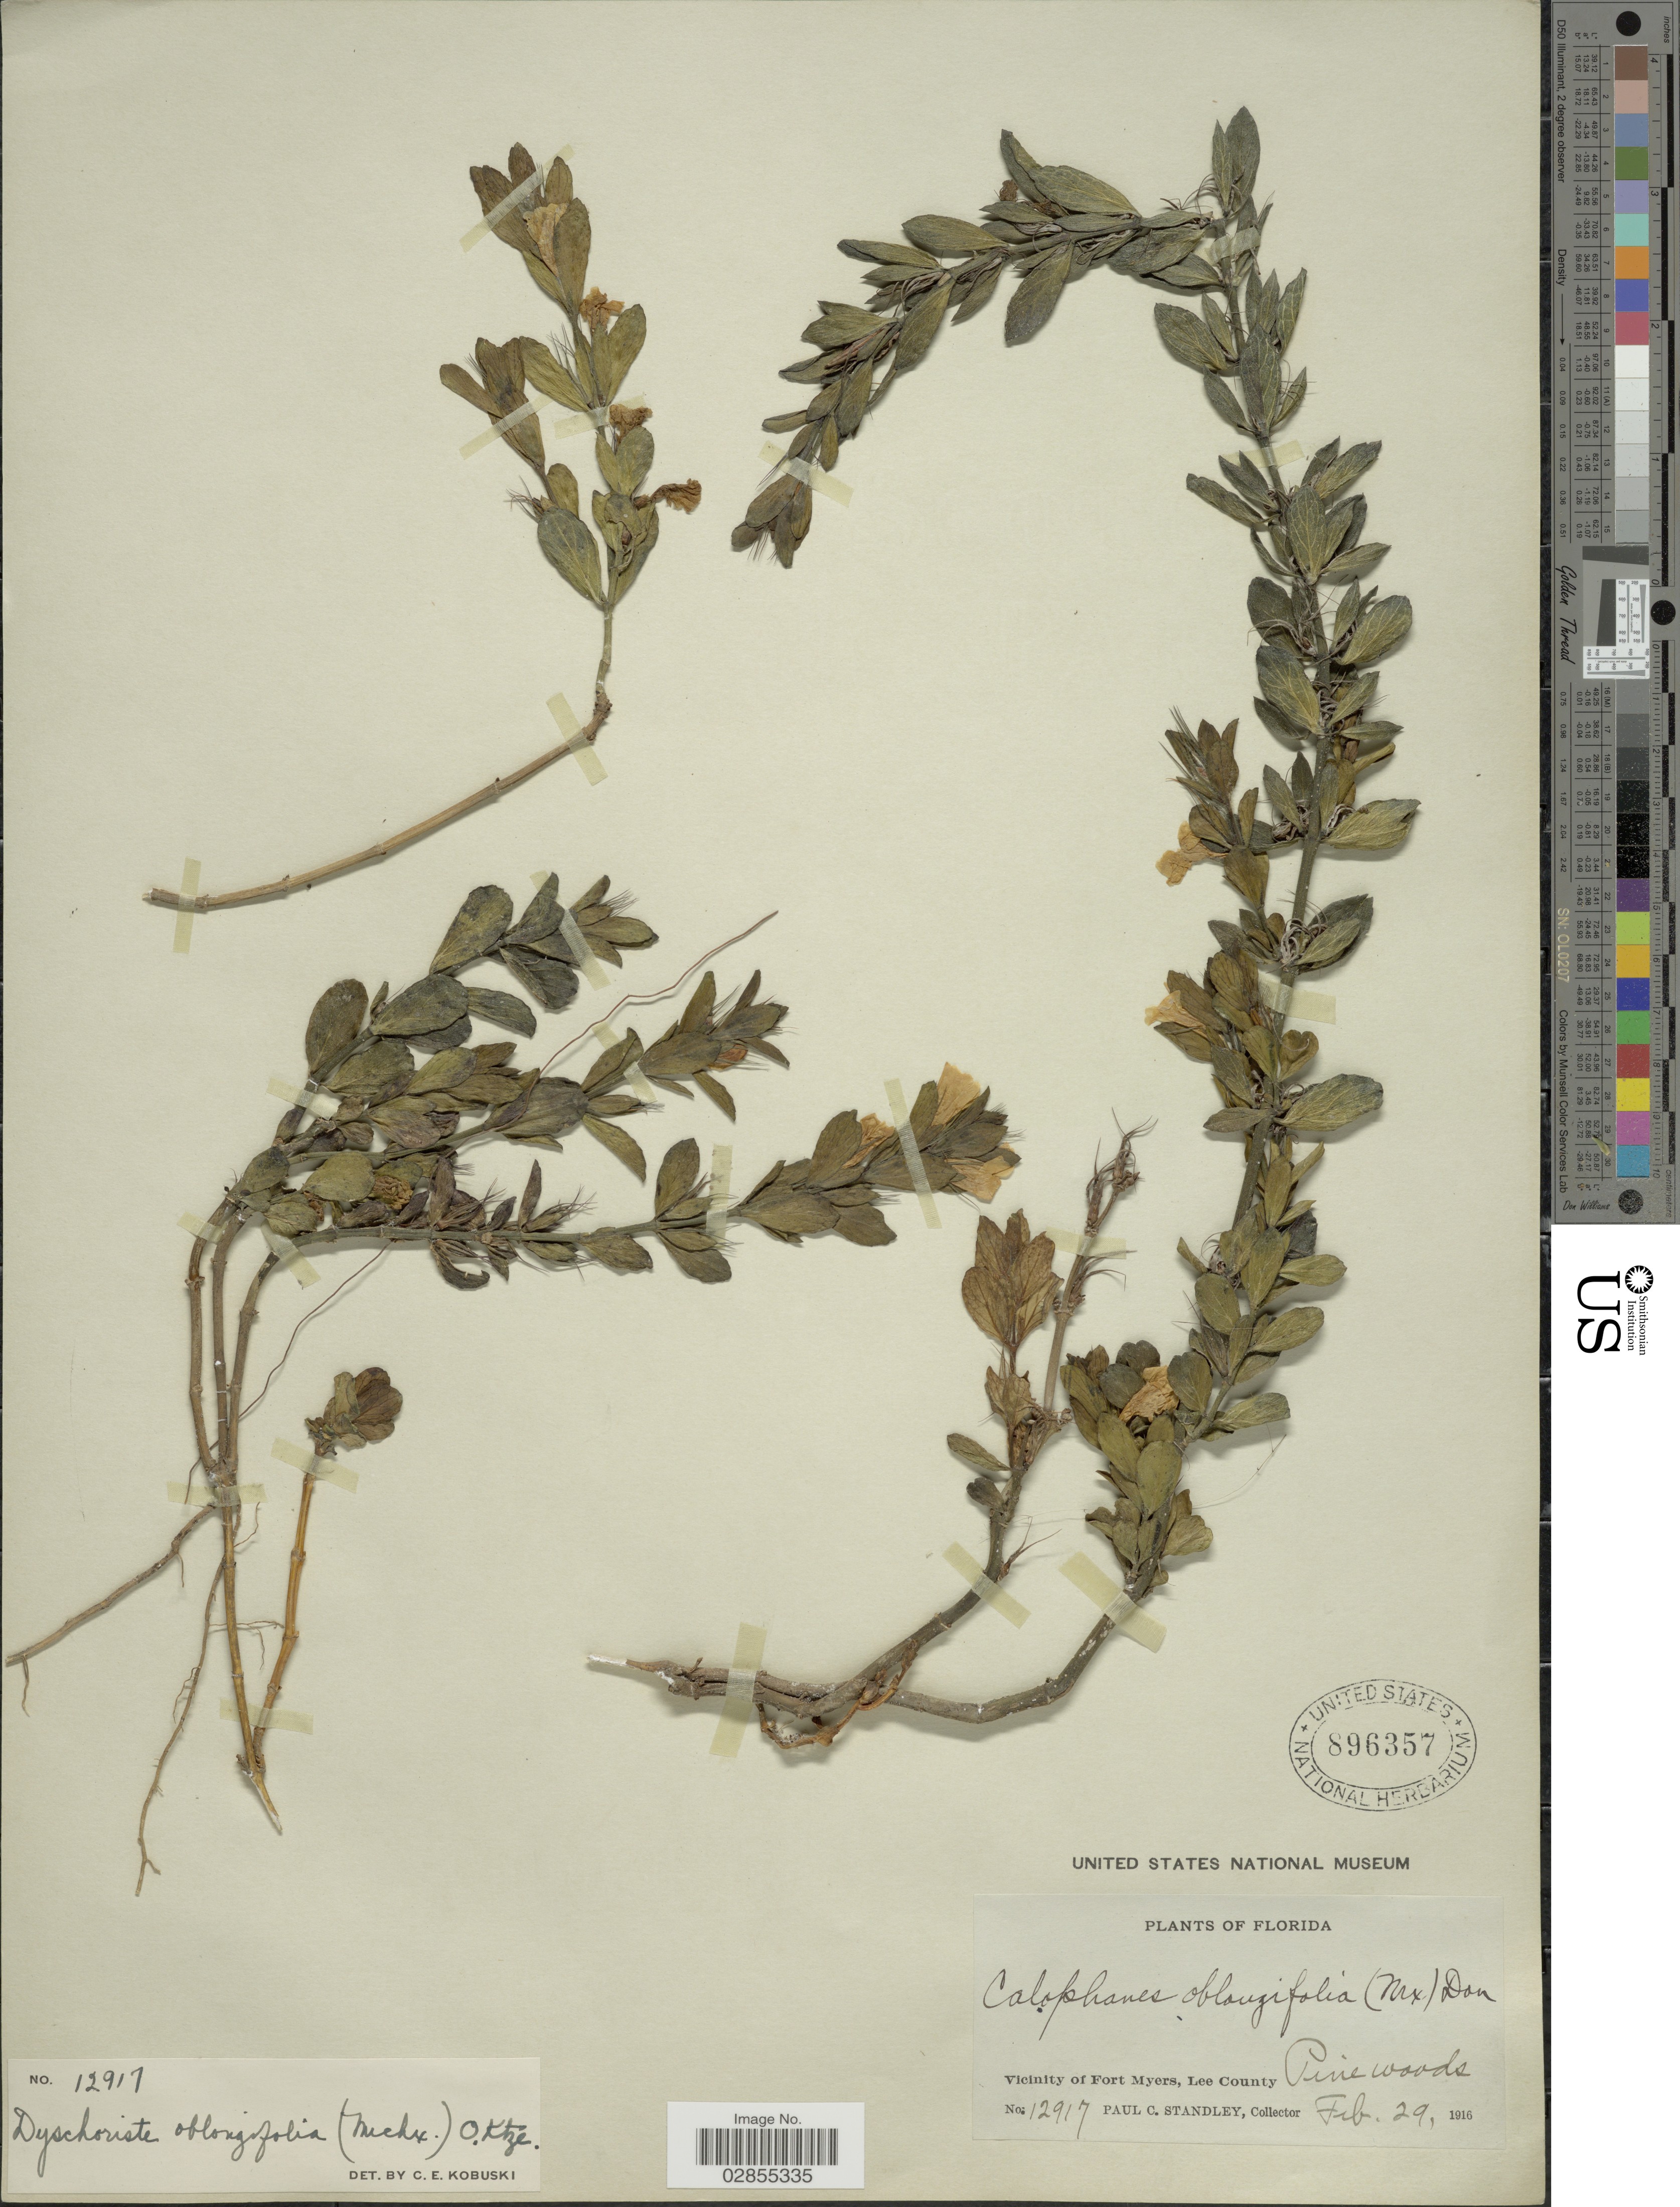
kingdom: Plantae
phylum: Tracheophyta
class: Magnoliopsida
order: Lamiales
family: Acanthaceae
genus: Dyschoriste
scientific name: Dyschoriste oblongifolia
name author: (Michx.) Kuntze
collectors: P. C. Standley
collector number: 12917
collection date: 1916-02-29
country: United States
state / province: Florida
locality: Vicinity of Fort Myers, Lee County.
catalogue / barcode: US 896357